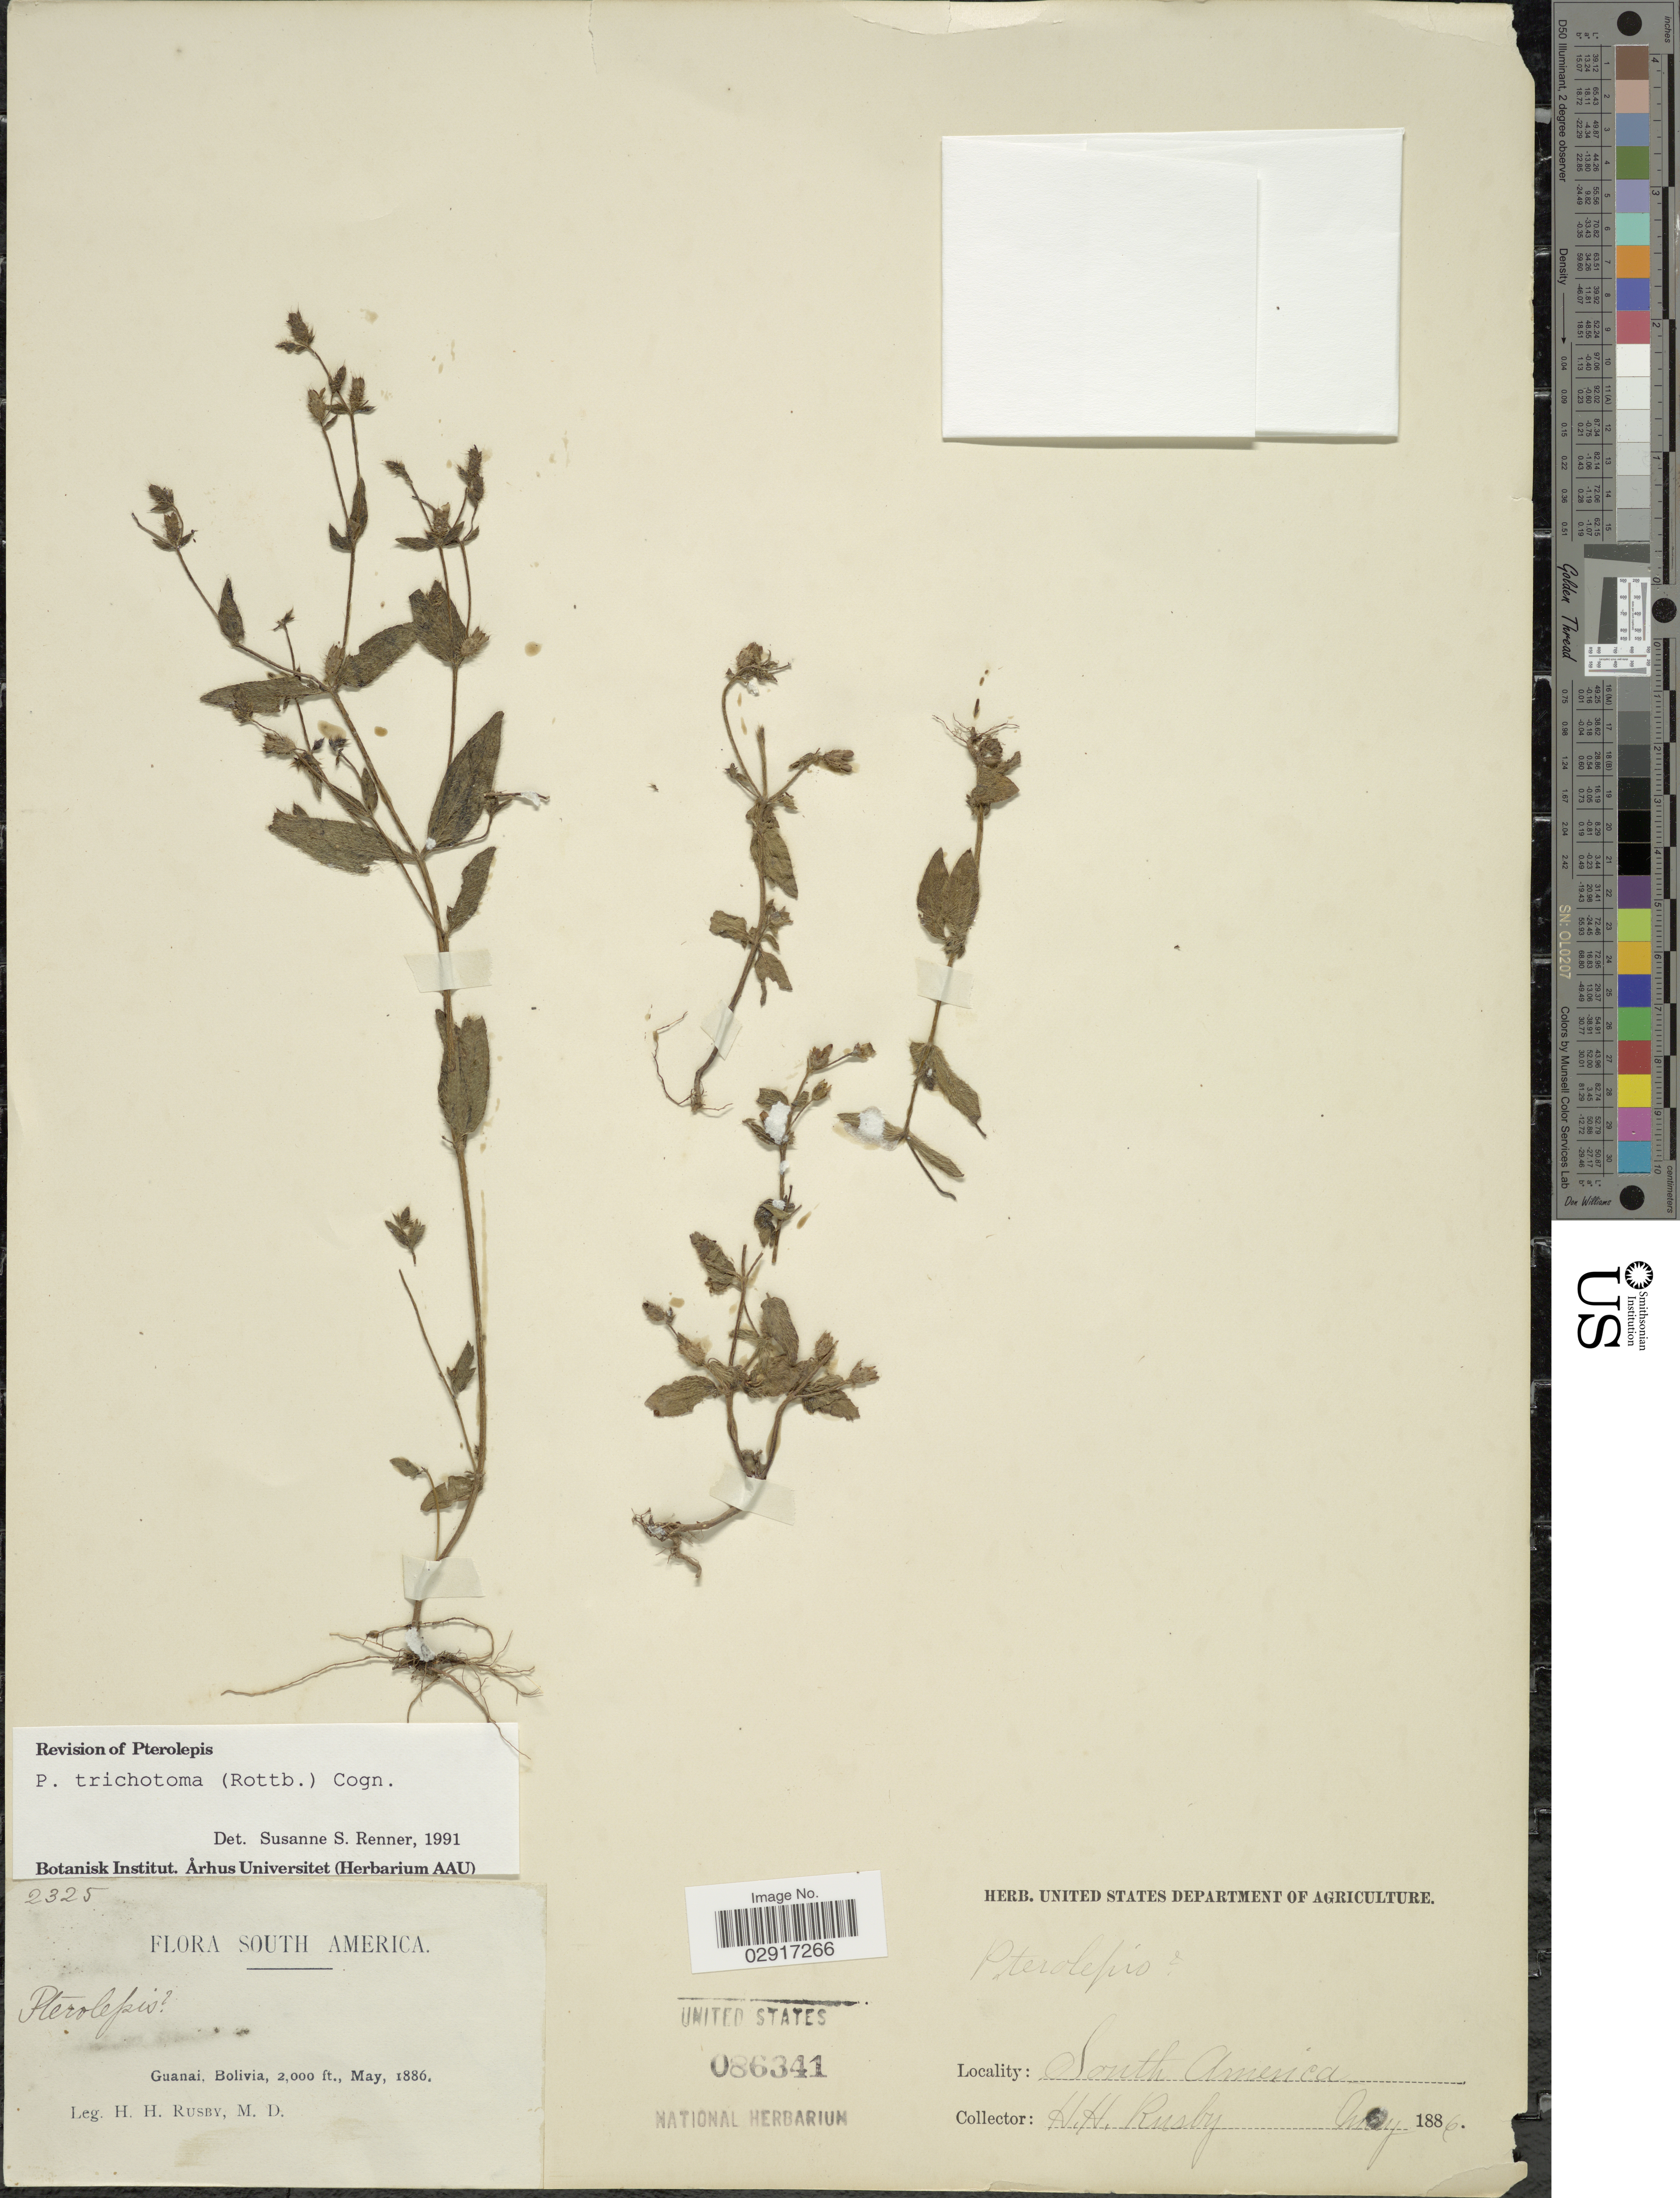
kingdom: Plantae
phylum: Tracheophyta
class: Magnoliopsida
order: Myrtales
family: Melastomataceae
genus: Pterolepis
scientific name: Pterolepis trichotoma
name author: (Rottb.) Cogn.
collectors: H. H. Rusby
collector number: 2325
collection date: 1886-05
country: Bolivia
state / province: La Páz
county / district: Larecaja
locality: Guanay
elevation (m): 610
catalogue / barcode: US 86341